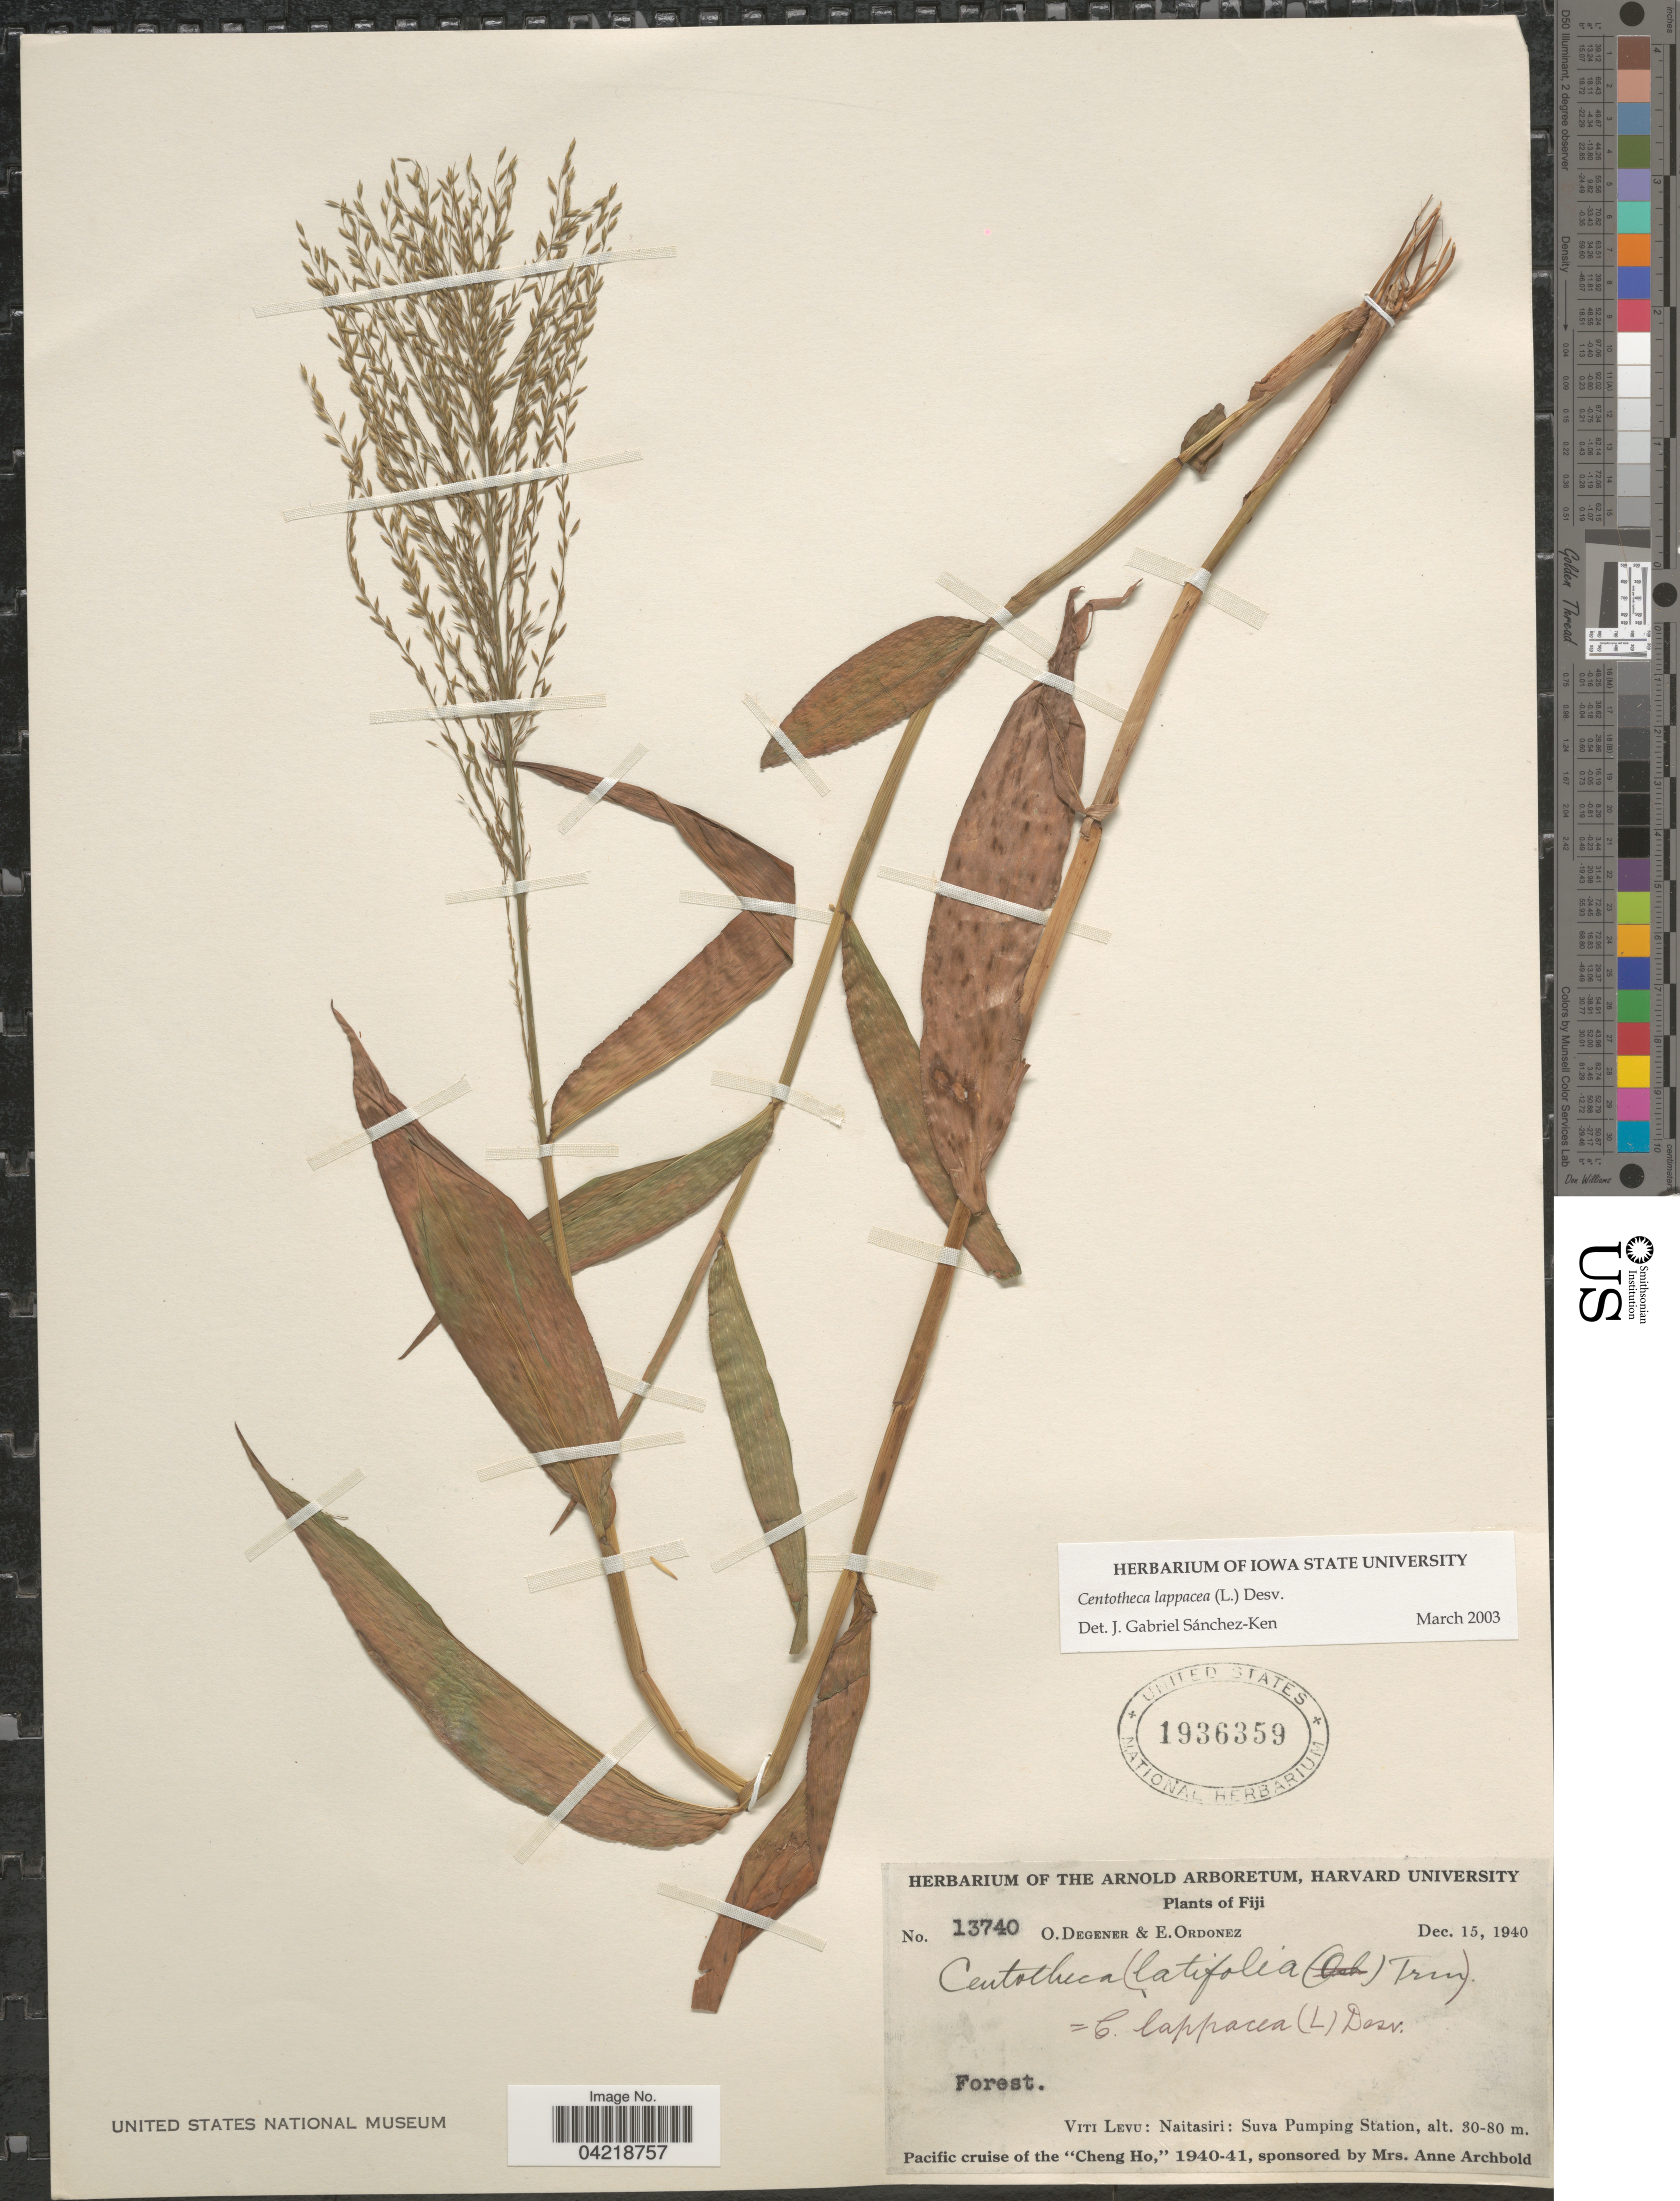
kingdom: Plantae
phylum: Tracheophyta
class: Liliopsida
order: Poales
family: Poaceae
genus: Centotheca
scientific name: Centotheca lappacea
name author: (L.) Desv.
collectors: O. Degener & E. Ordonez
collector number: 13740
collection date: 1940-12-15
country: Fiji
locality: Viti Levu: Naitasiri: Suva Pumping Station.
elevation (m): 30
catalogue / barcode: US 1936359